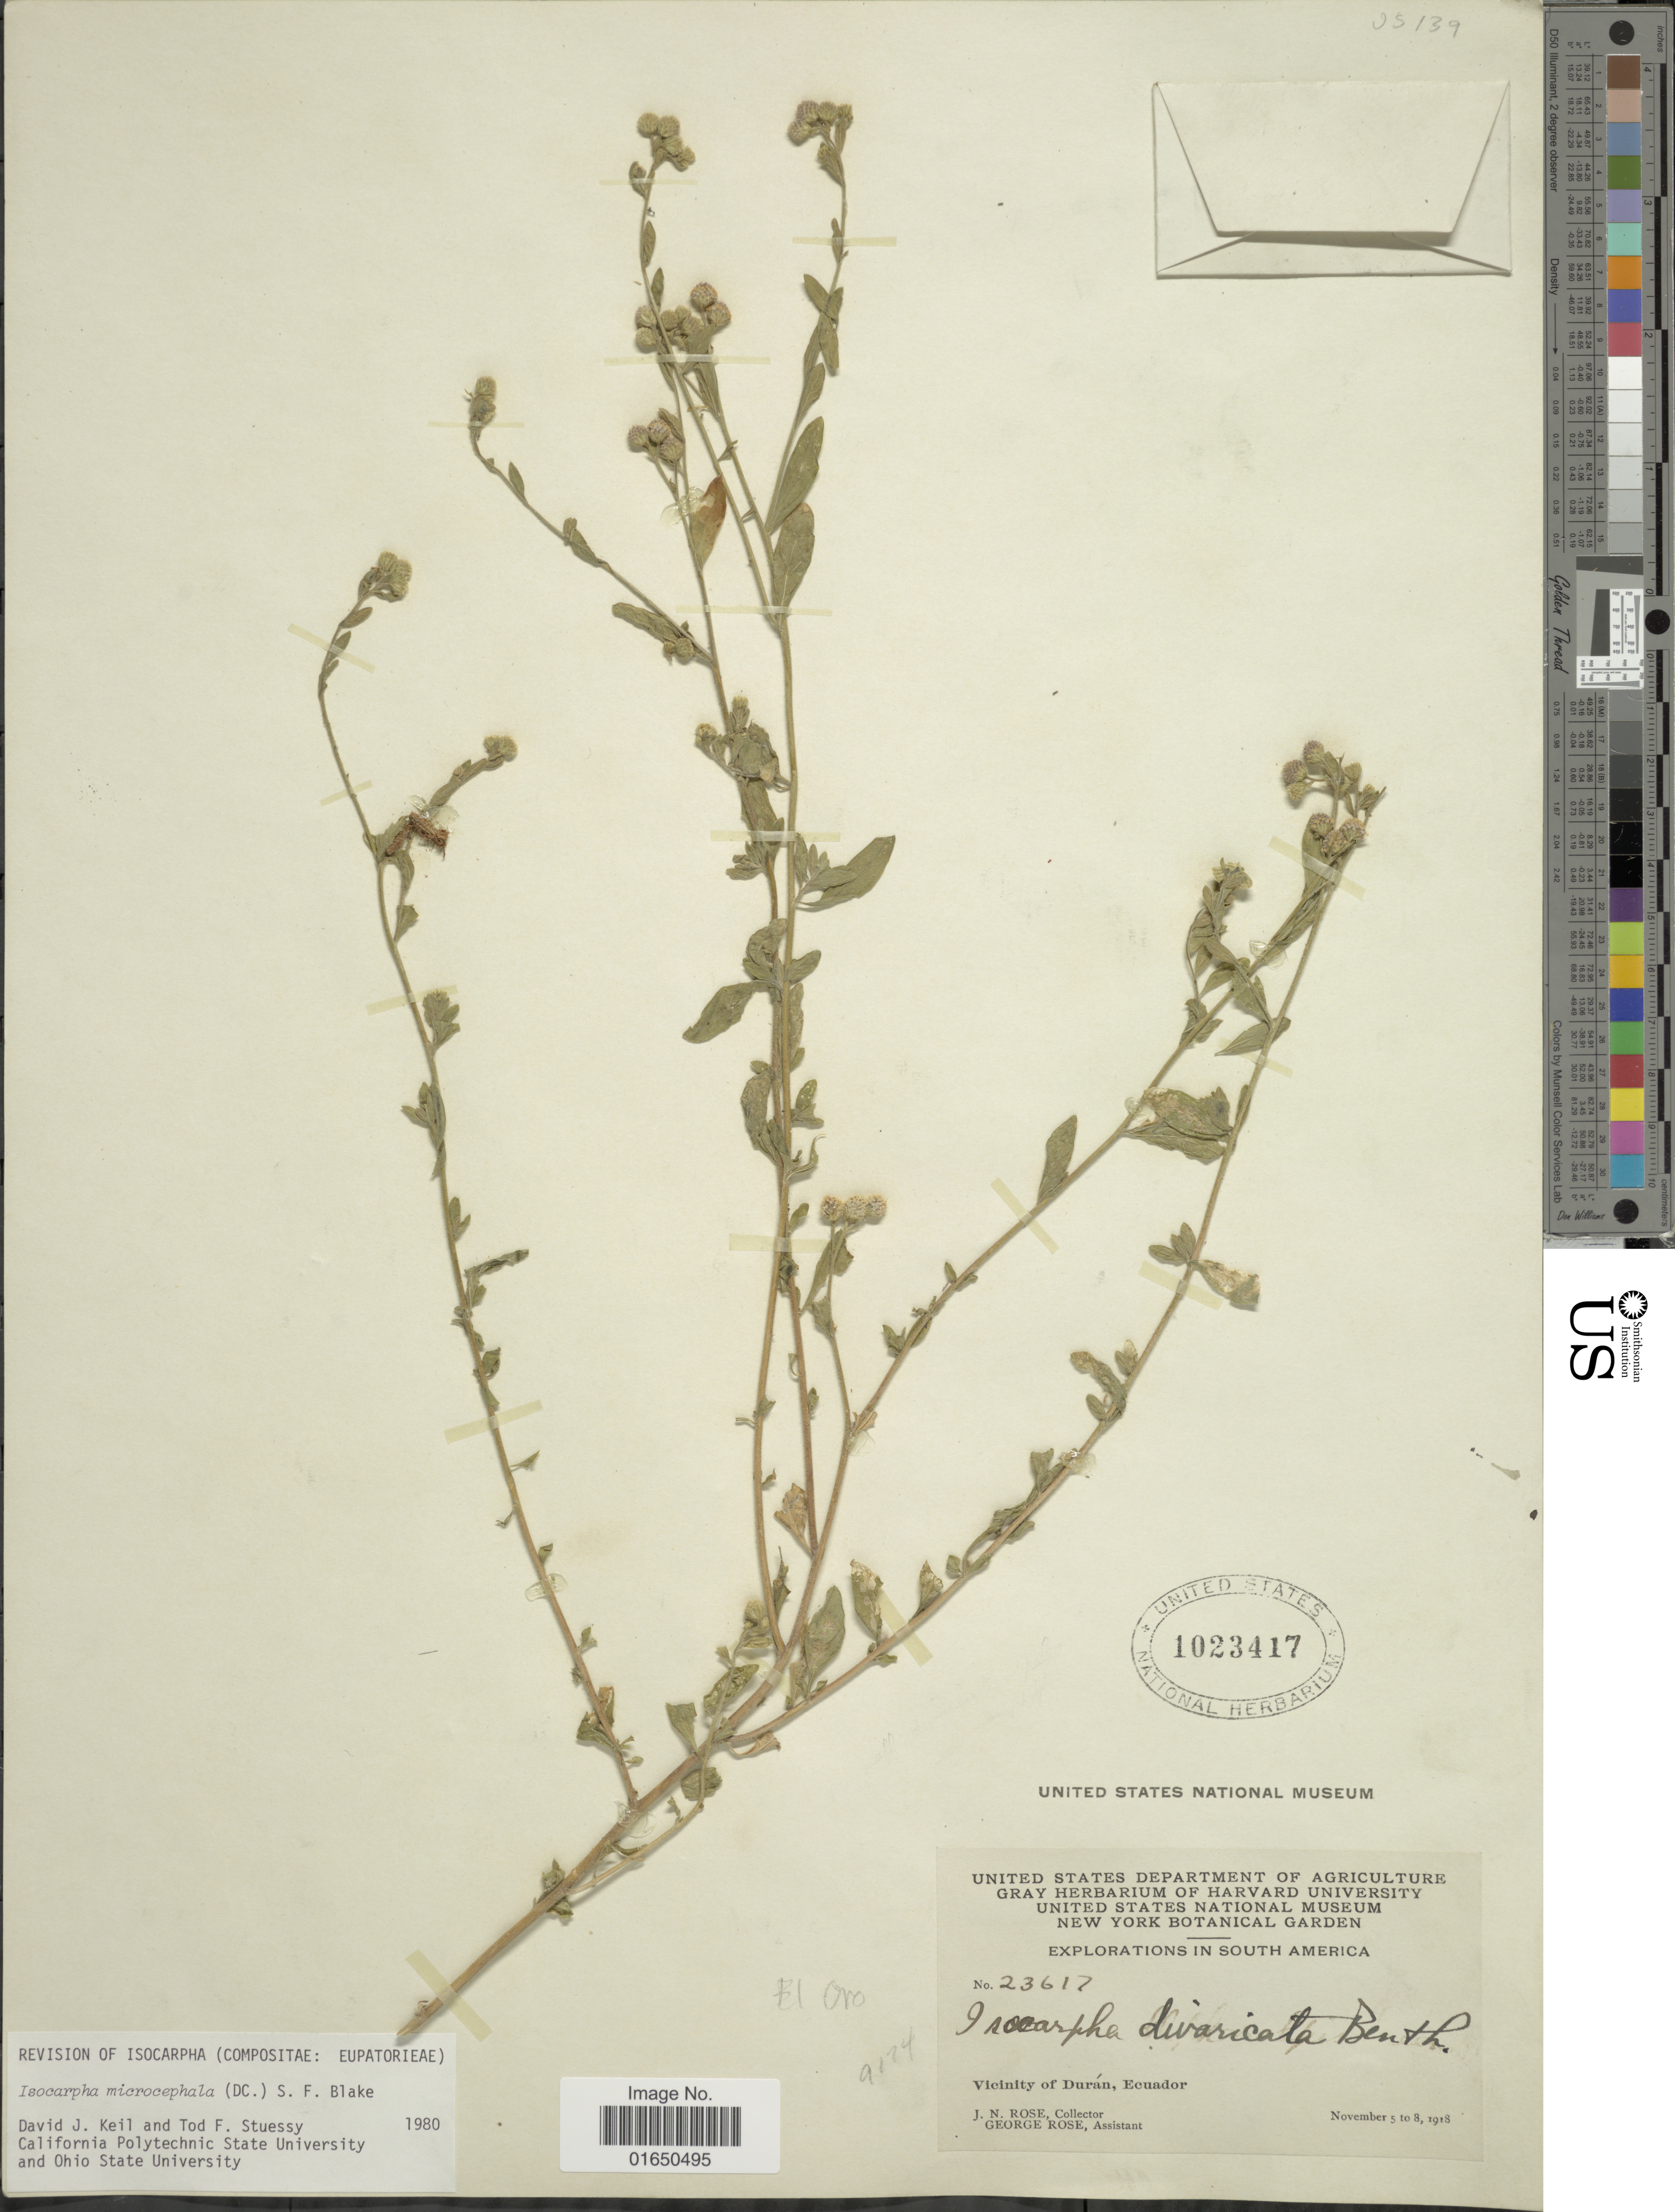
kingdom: Plantae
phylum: Tracheophyta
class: Magnoliopsida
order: Asterales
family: Asteraceae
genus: Isocarpha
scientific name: Isocarpha microcephala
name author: (DC.) S.F. Blake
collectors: J. N. Rose & G. Rose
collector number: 23617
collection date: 1918-11-05/1918-11-08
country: Ecuador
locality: South America, Vicinity of Duran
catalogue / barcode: US 1023417